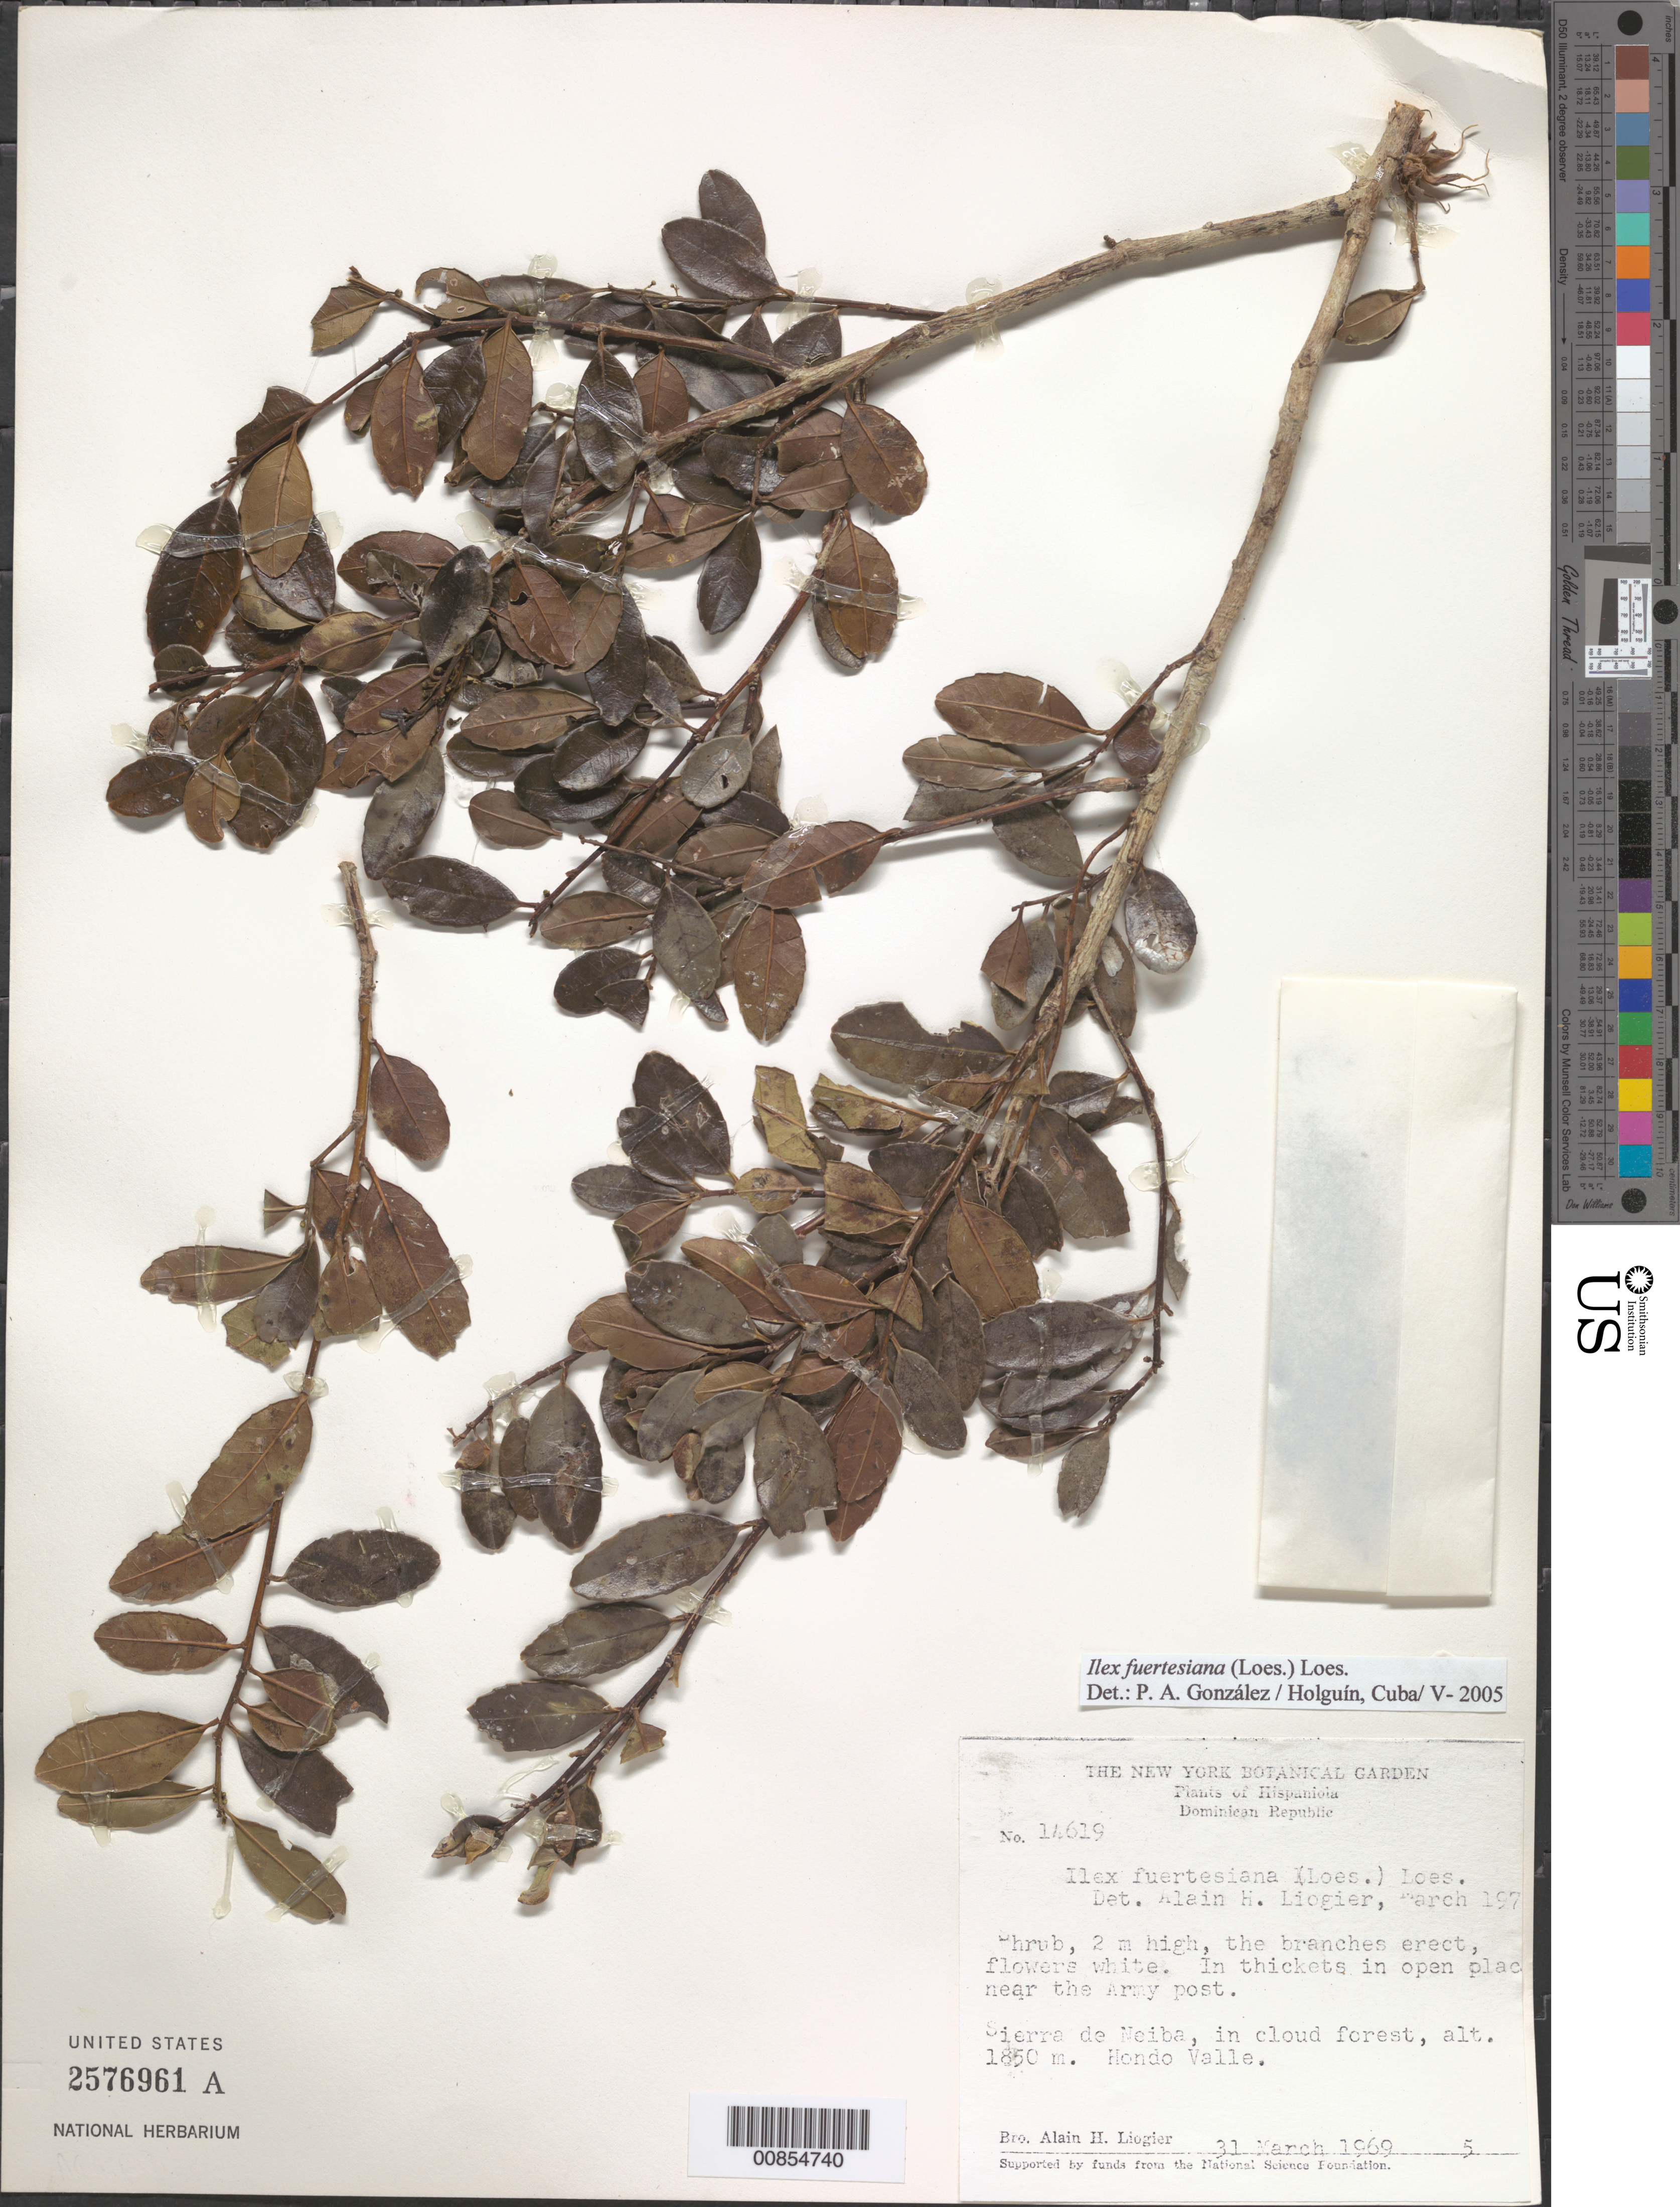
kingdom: Plantae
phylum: Tracheophyta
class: Magnoliopsida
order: Aquifoliales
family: Aquifoliaceae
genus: Ilex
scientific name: Ilex fuertesiana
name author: (Loes.) Loes.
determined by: González, P. A.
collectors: A. H. Liogier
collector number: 14619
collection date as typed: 31 Mar 1969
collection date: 1969-03-31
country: Dominican Republic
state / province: Elias Piña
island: Hispaniola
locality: Sierra de Neiba, Hondo Valley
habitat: In thickets in open place near army post in cloud forest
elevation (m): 1850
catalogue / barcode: US 2576961